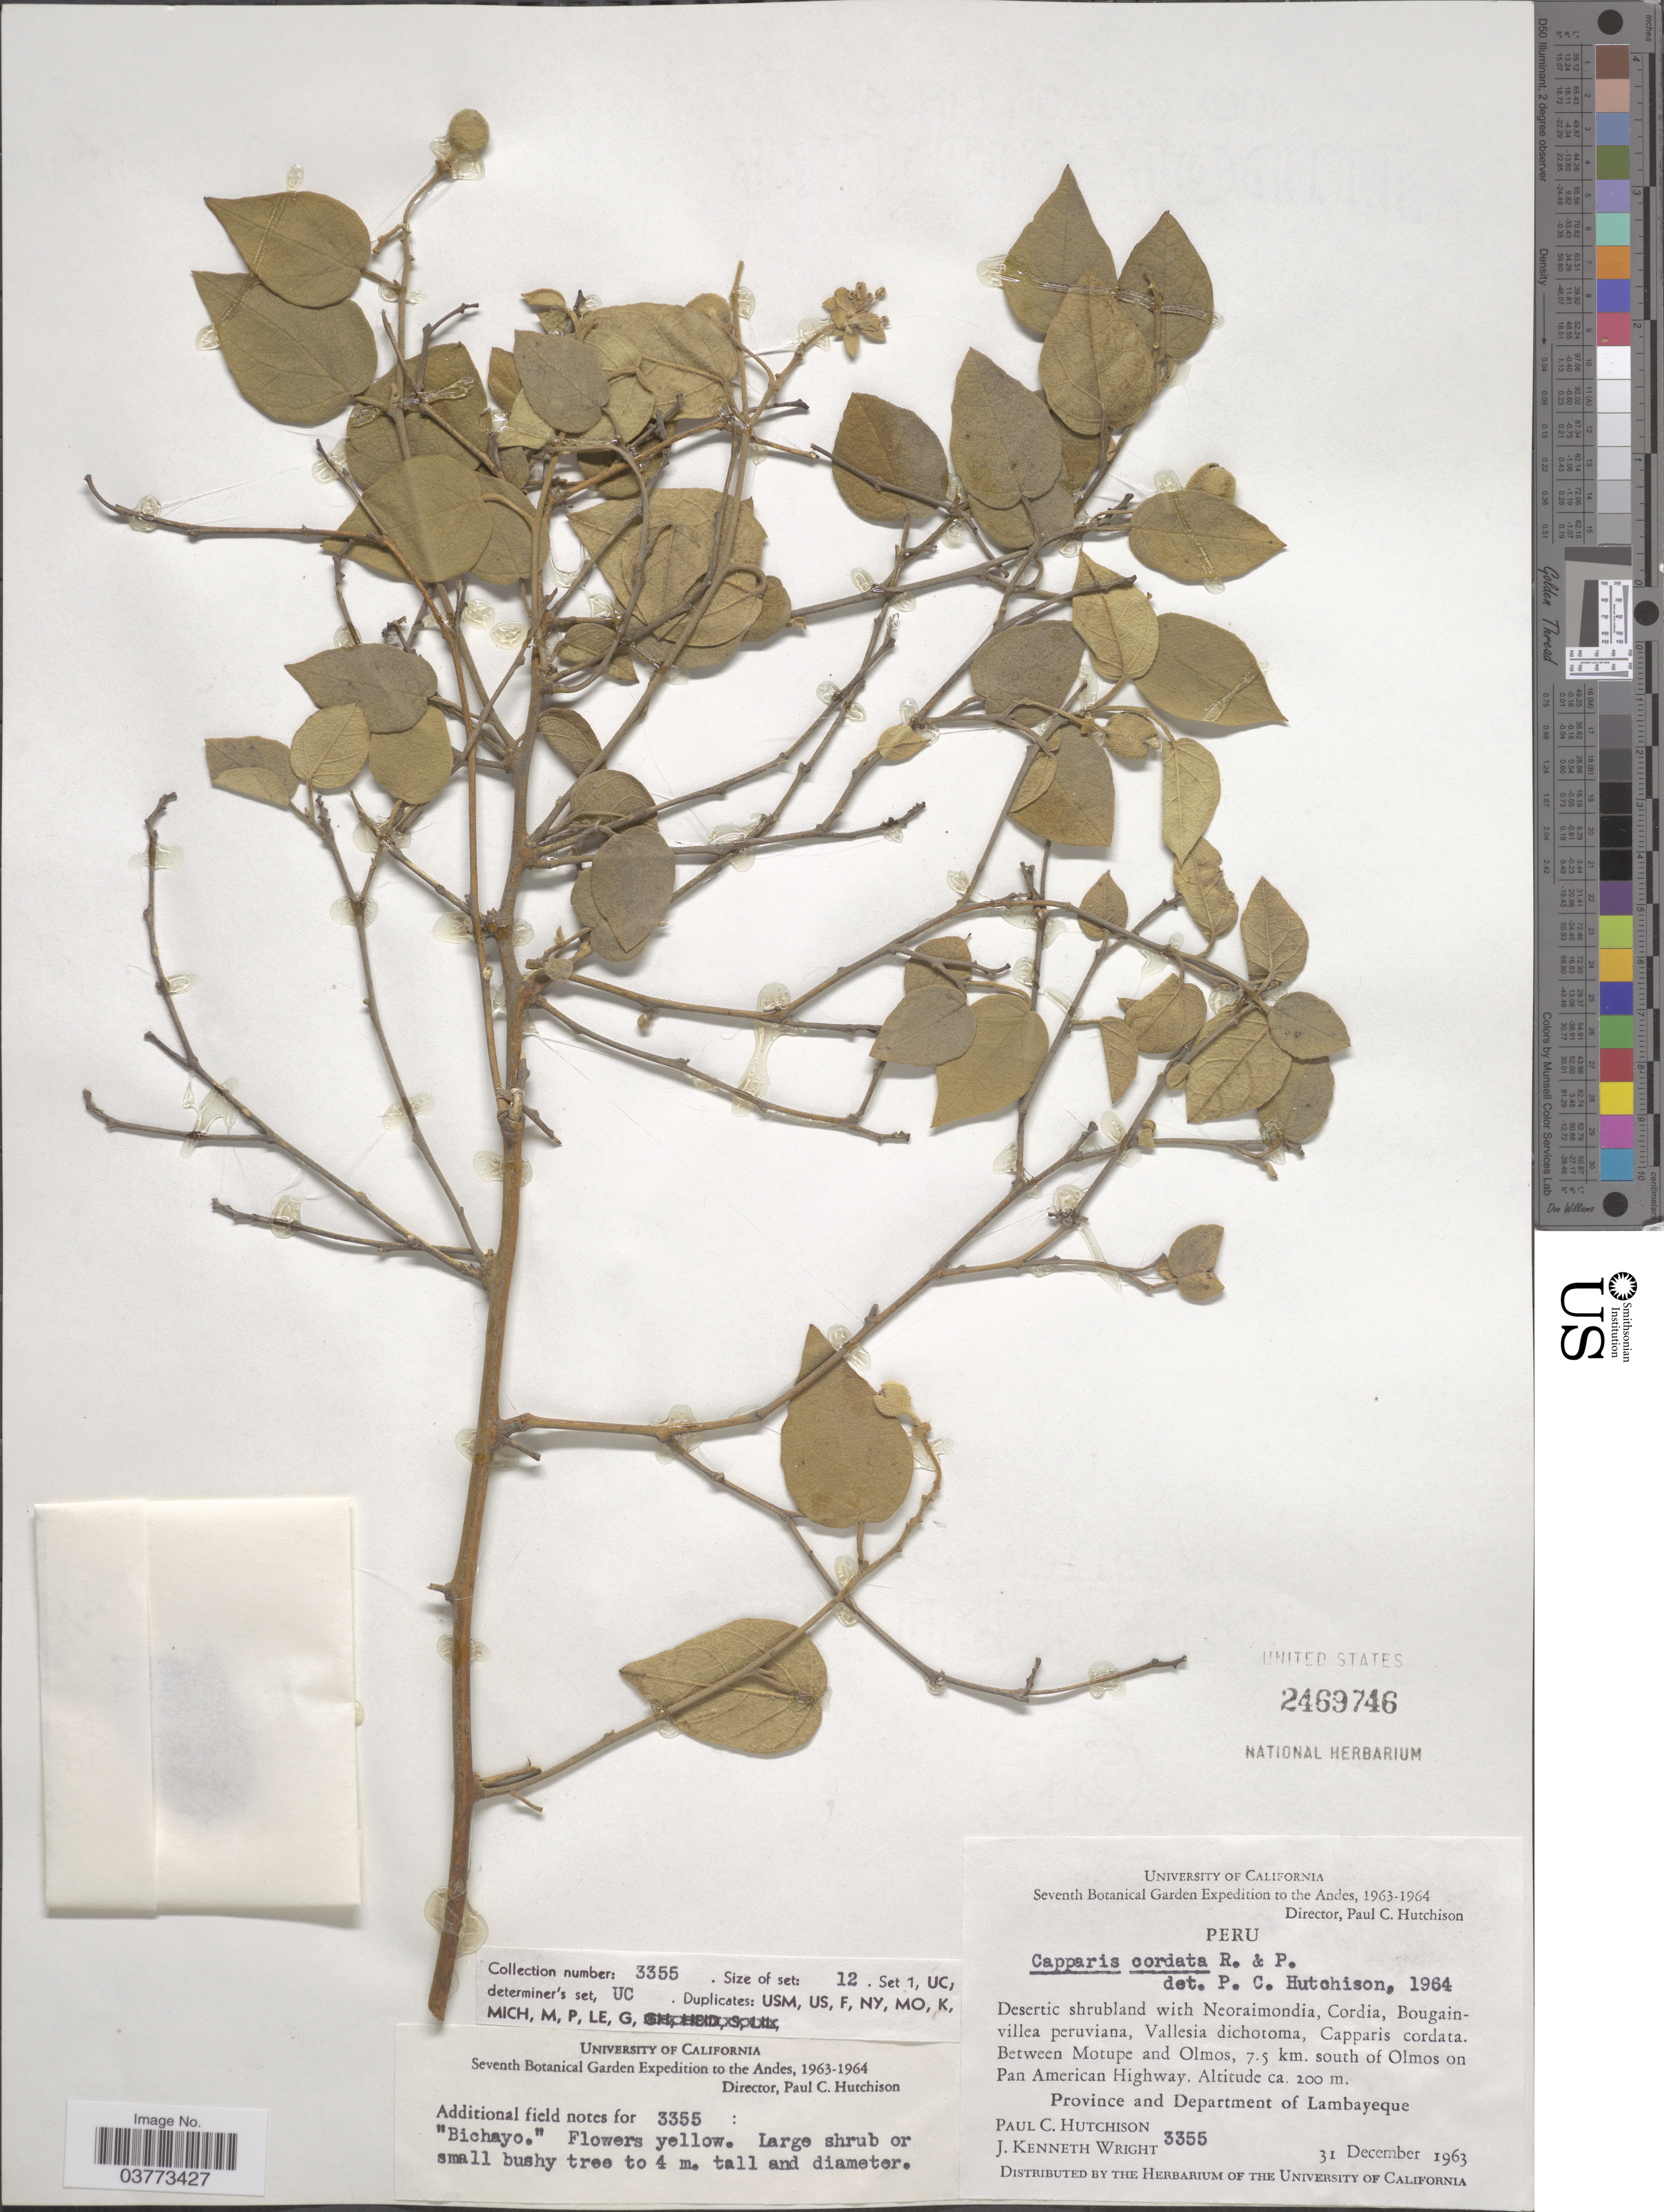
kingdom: Plantae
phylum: Tracheophyta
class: Magnoliopsida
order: Brassicales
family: Capparaceae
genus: Capparicordis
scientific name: Capparicordis crotonoides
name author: (Kunth) Iltis & Cornejo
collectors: P. C. Hutchison & J. K. Wright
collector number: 3355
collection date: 1963-12-31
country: Peru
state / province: Lambayeque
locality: The Andes. Between Motupe and Olmos, 7.5 km south of Olmos on Pan American Highway.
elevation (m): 200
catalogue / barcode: US 2469746